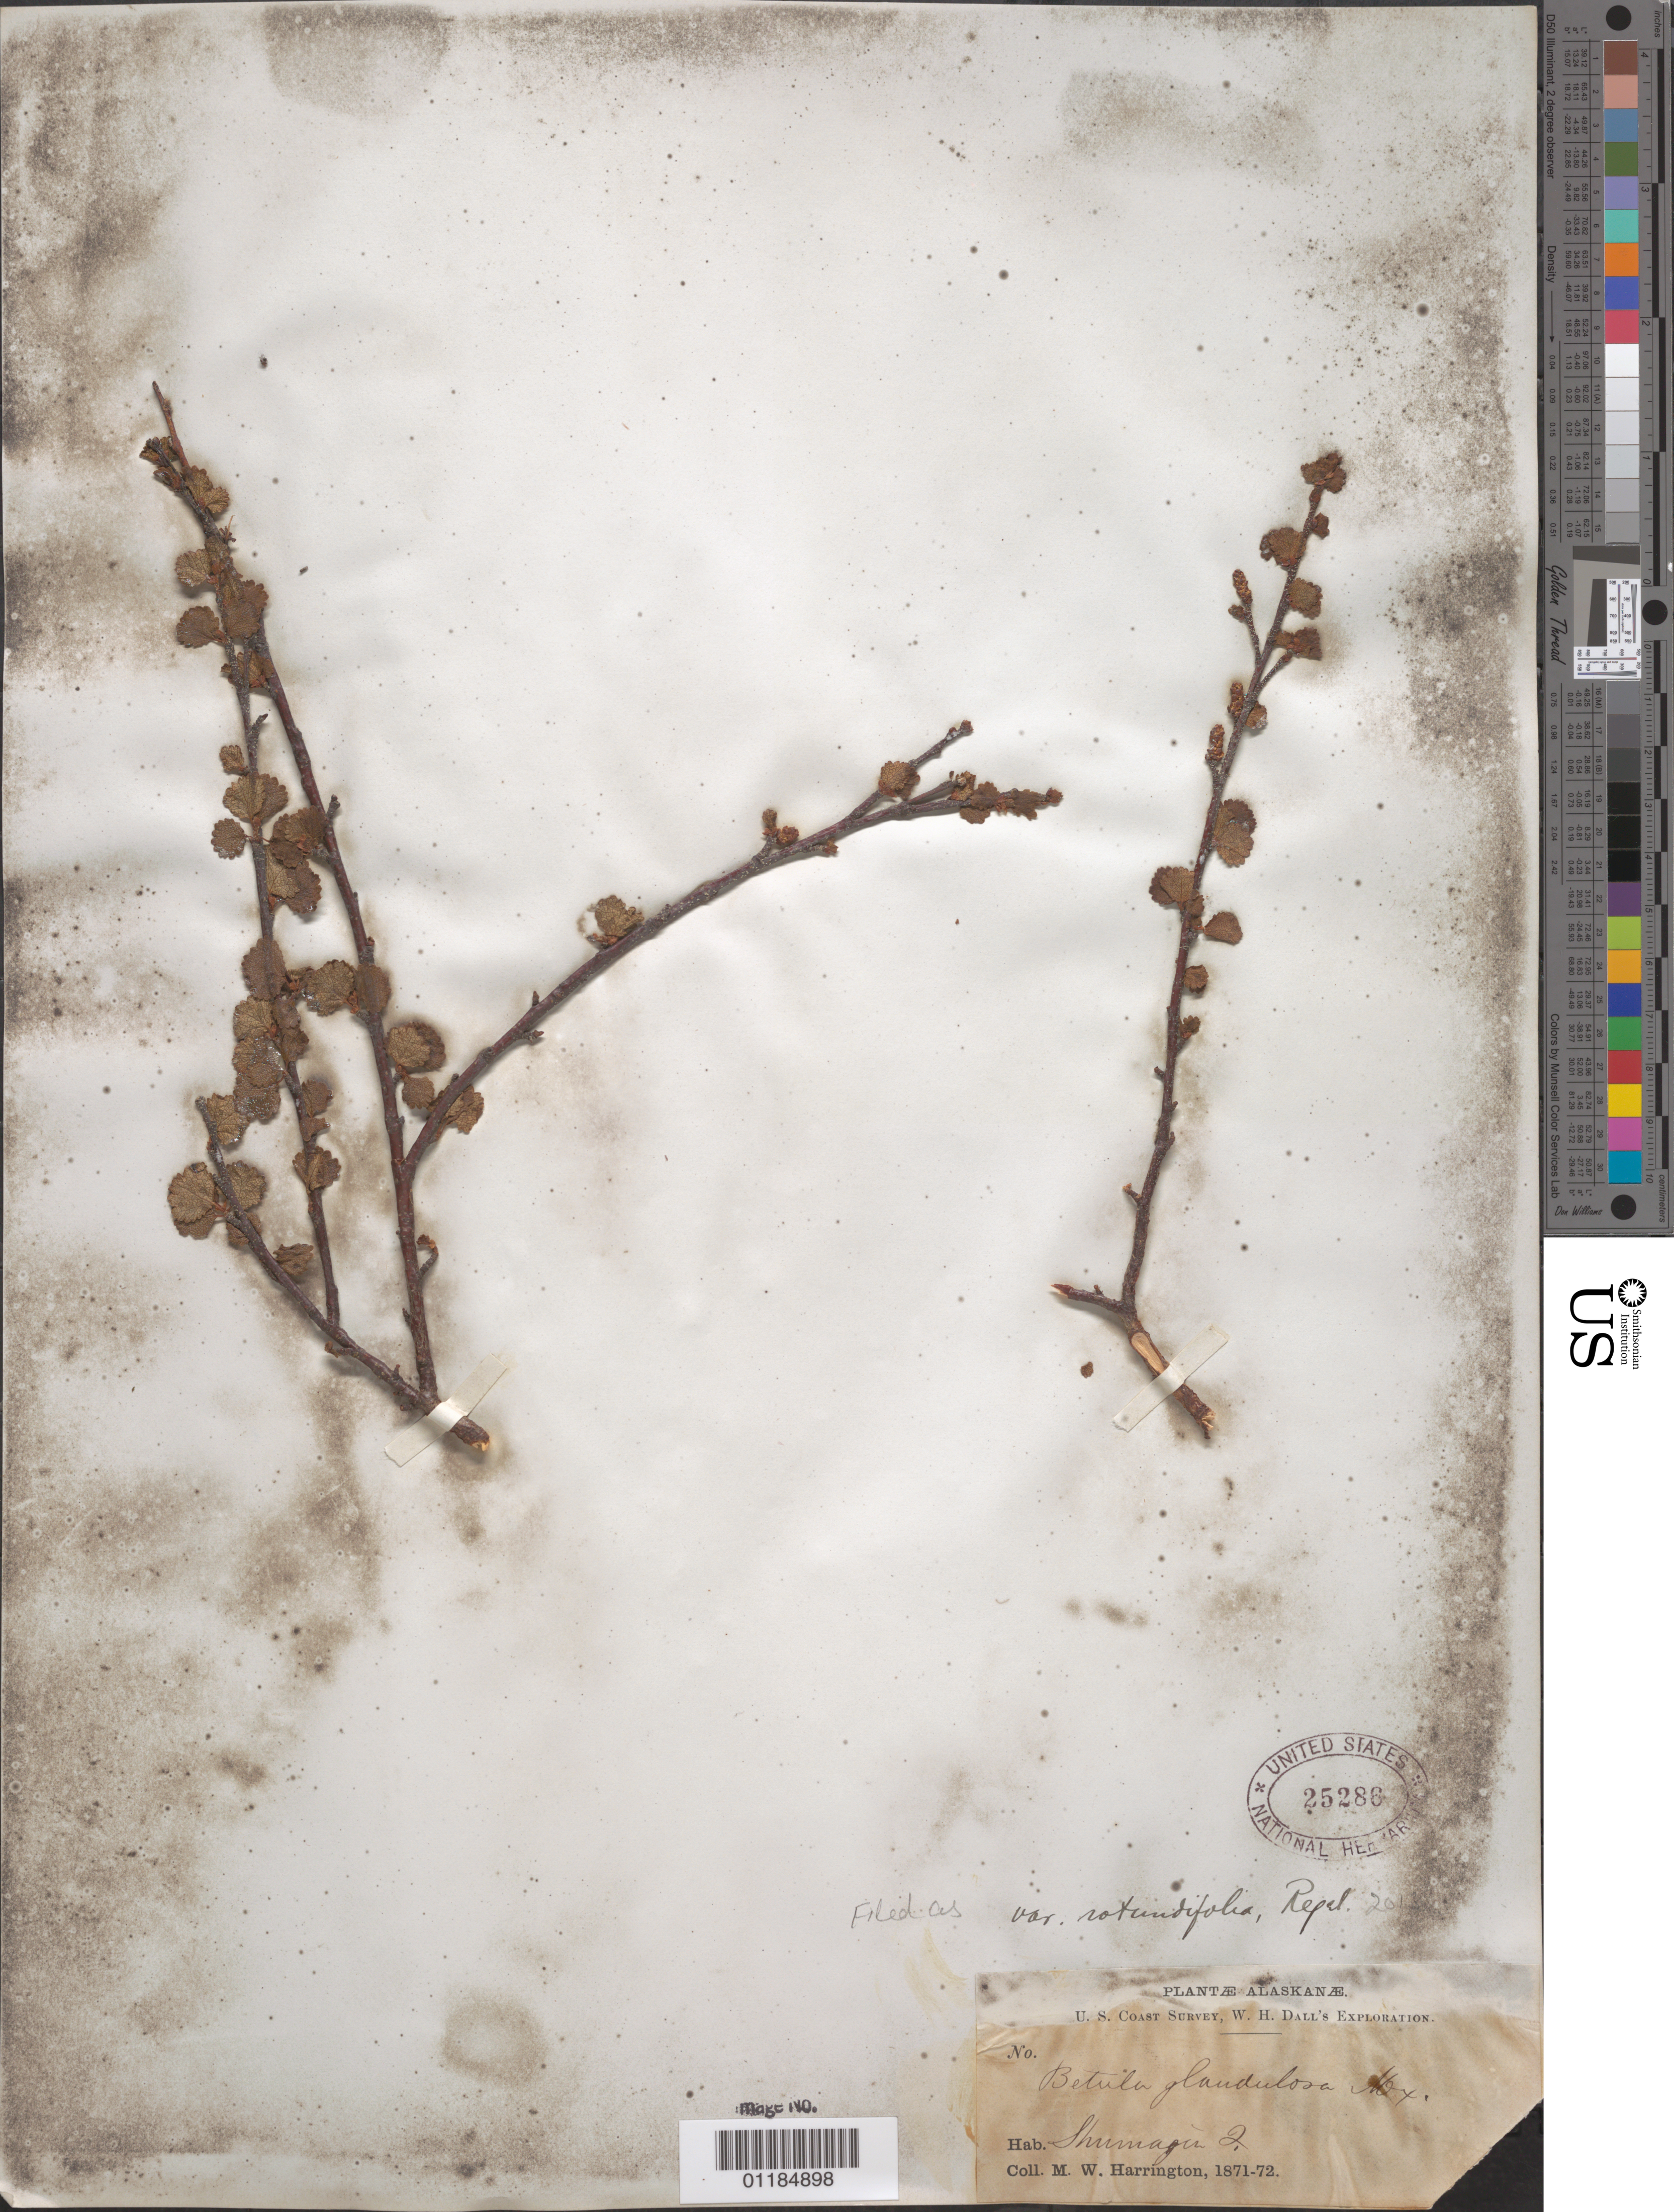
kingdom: Plantae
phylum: Tracheophyta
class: Magnoliopsida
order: Fagales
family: Betulaceae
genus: Betula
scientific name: Betula glandulosa var. rotundifolia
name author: (Spach) Regel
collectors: M. W. Harrington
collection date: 1871/1872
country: United States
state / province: Alaska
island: Shumagin Is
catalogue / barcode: US 25286